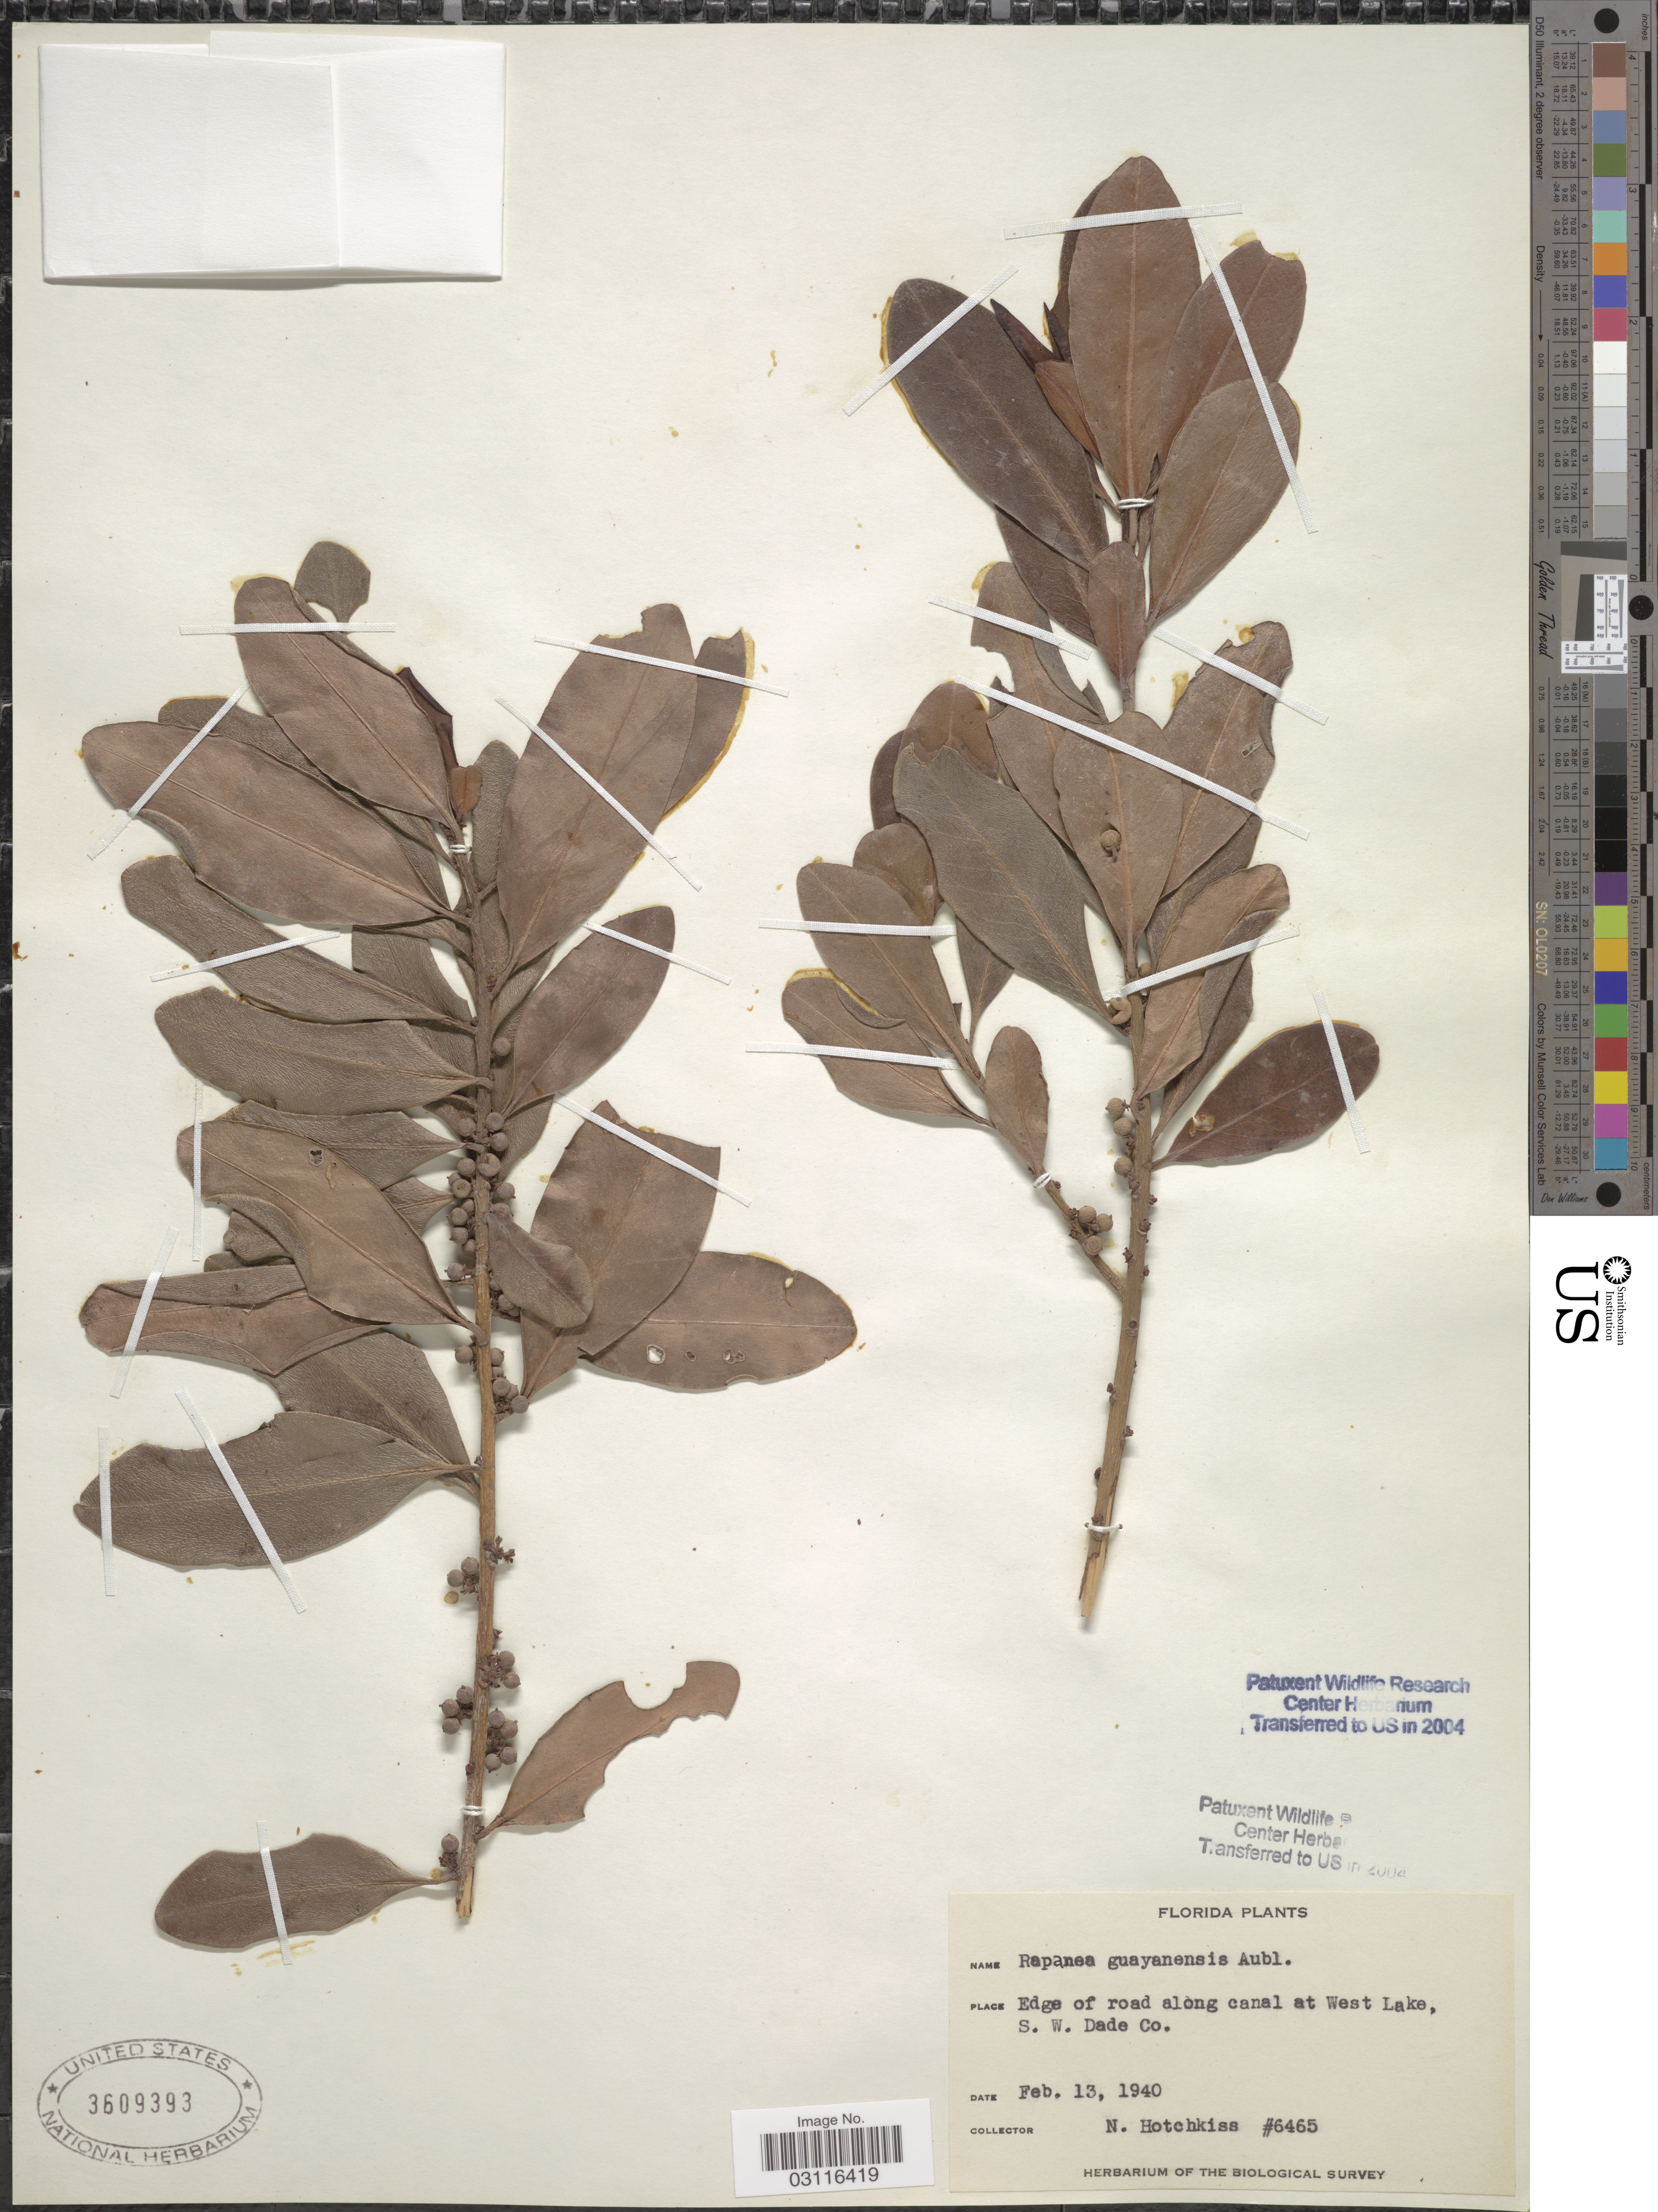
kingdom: Plantae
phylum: Tracheophyta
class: Magnoliopsida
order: Ericales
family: Primulaceae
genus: Myrsine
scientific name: Myrsine guianensis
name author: (Aubl.) Kuntze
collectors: N. Hotchkiss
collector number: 6465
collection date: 1940-02-13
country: United States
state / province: Florida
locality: Edge of road along canal at West Lake, S. W. Dade Co.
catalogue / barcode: US 3609393